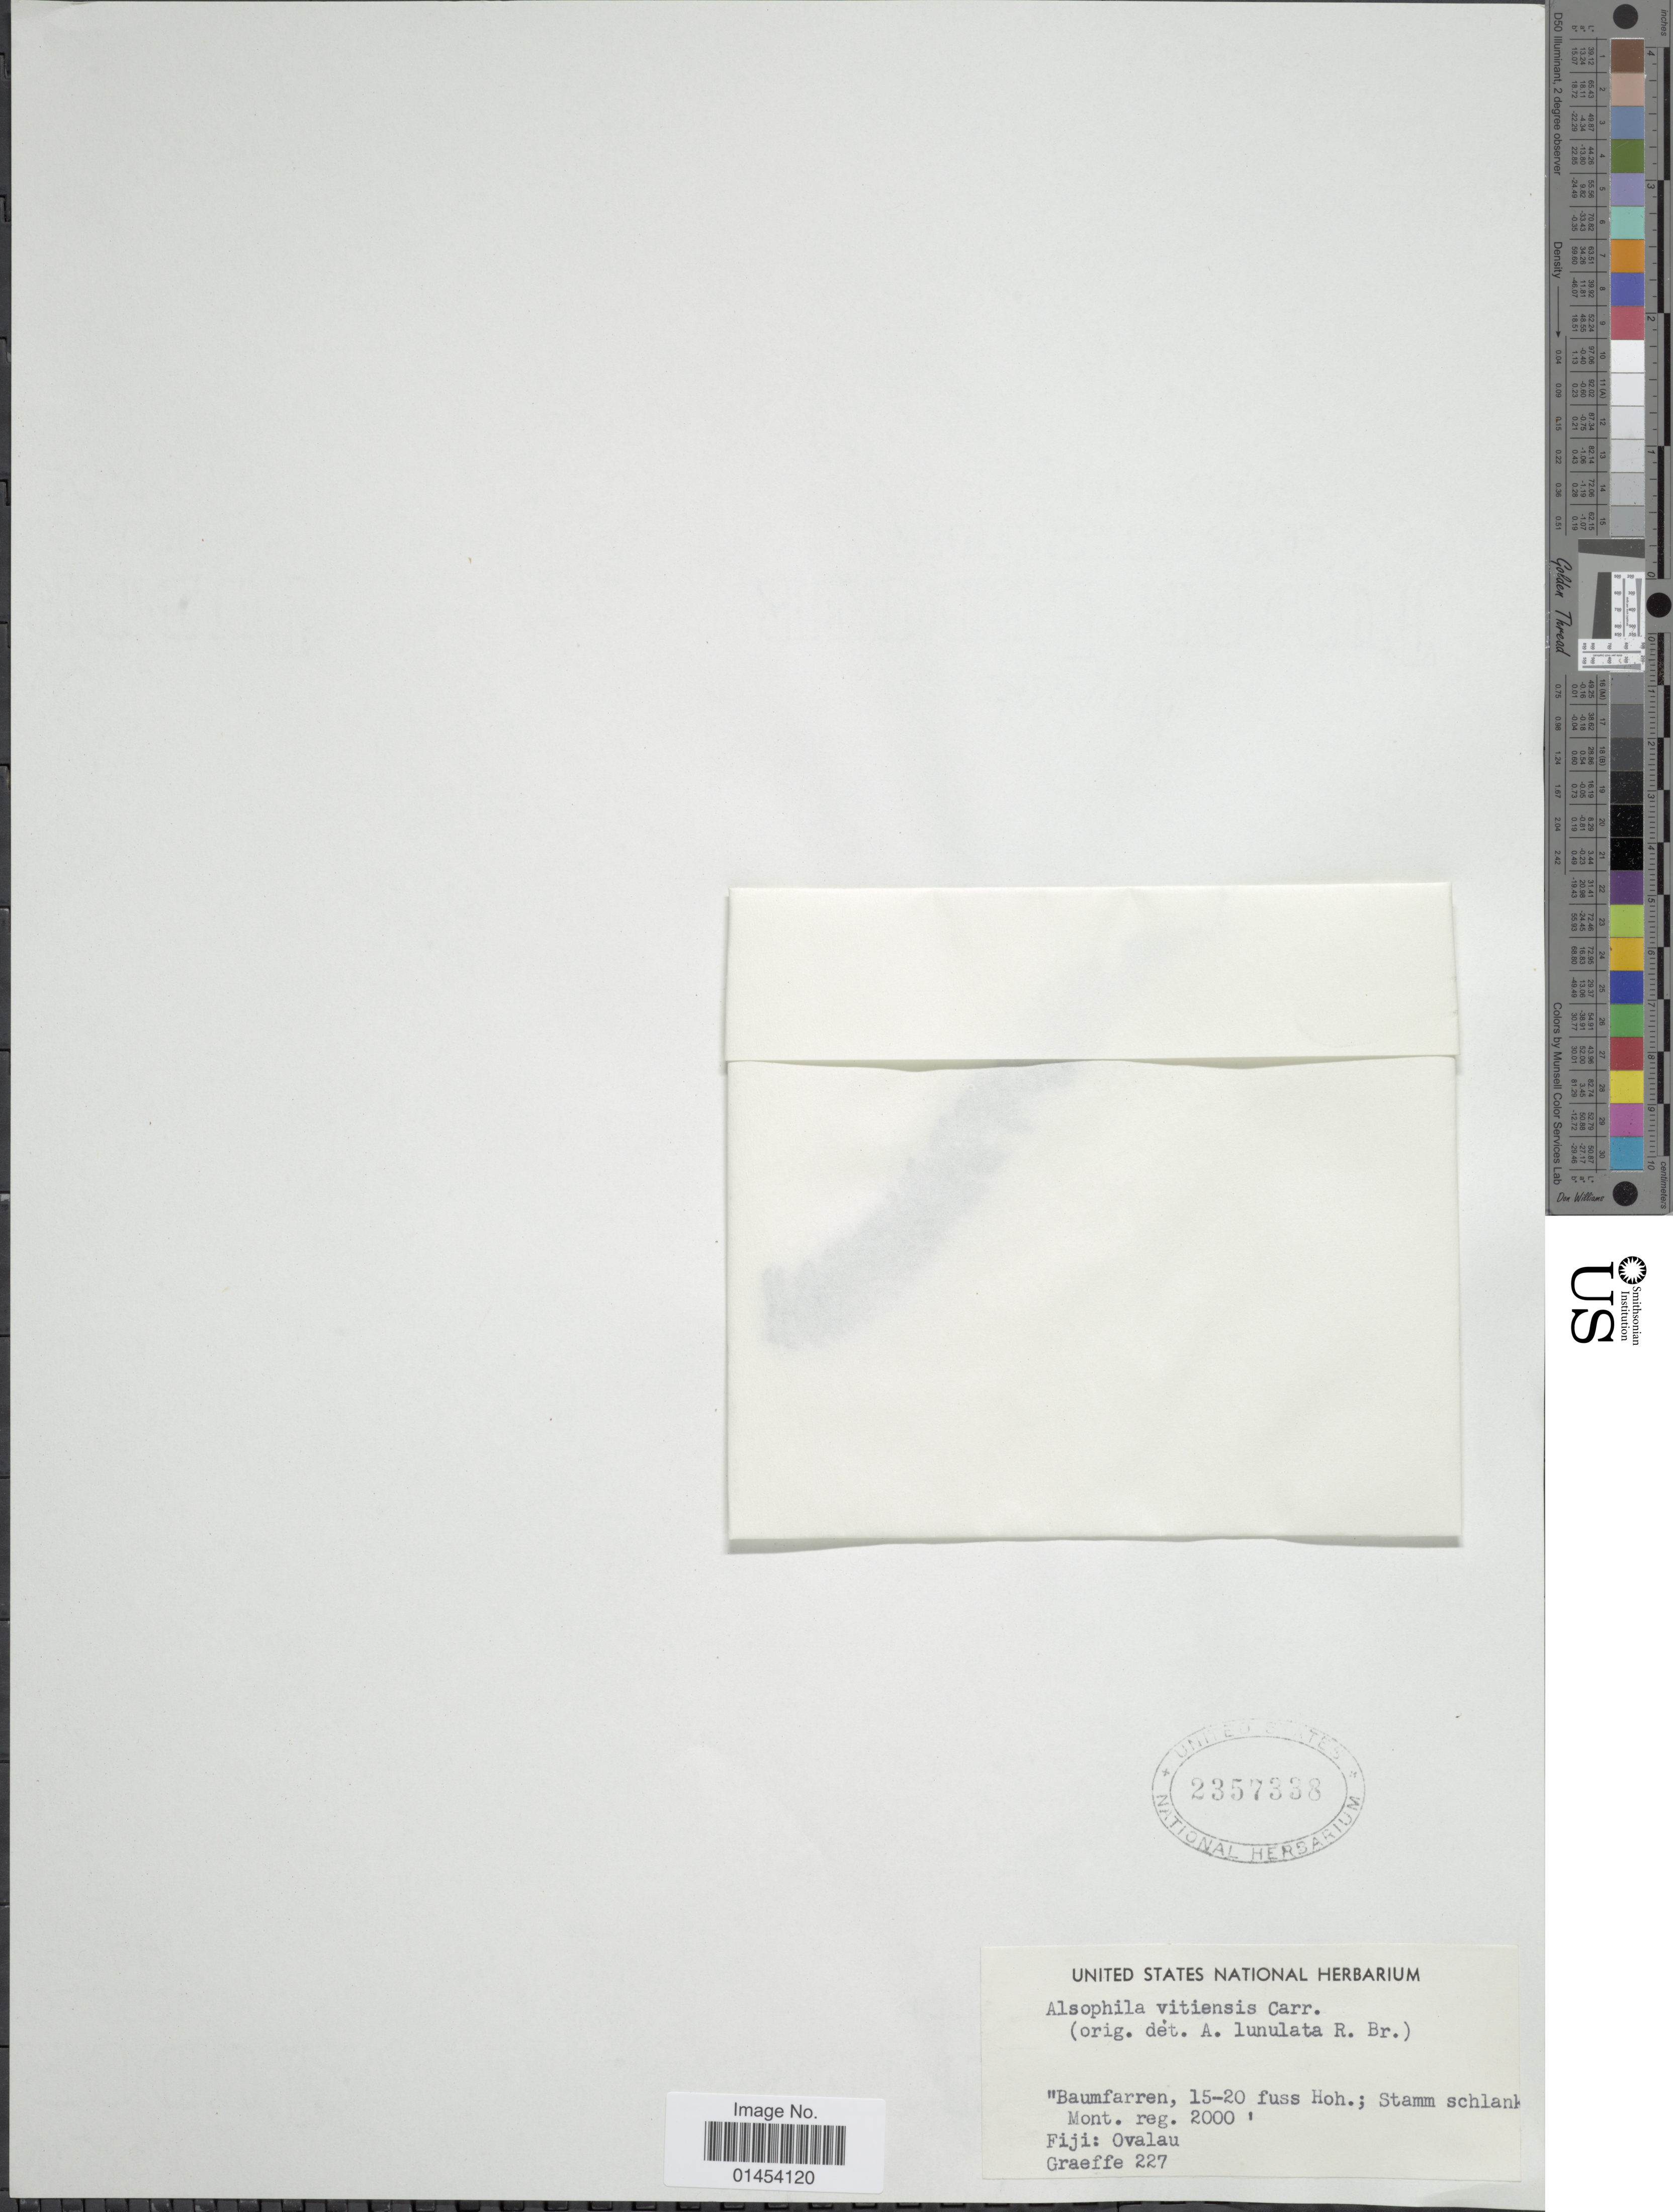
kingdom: Plantae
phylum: Tracheophyta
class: Polypodiopsida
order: Cyatheales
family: Cyatheaceae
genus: Cyathea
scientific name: Cyathea lunulata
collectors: Graeffe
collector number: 227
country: Fiji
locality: Ovalau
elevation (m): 610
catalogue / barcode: US 2357338